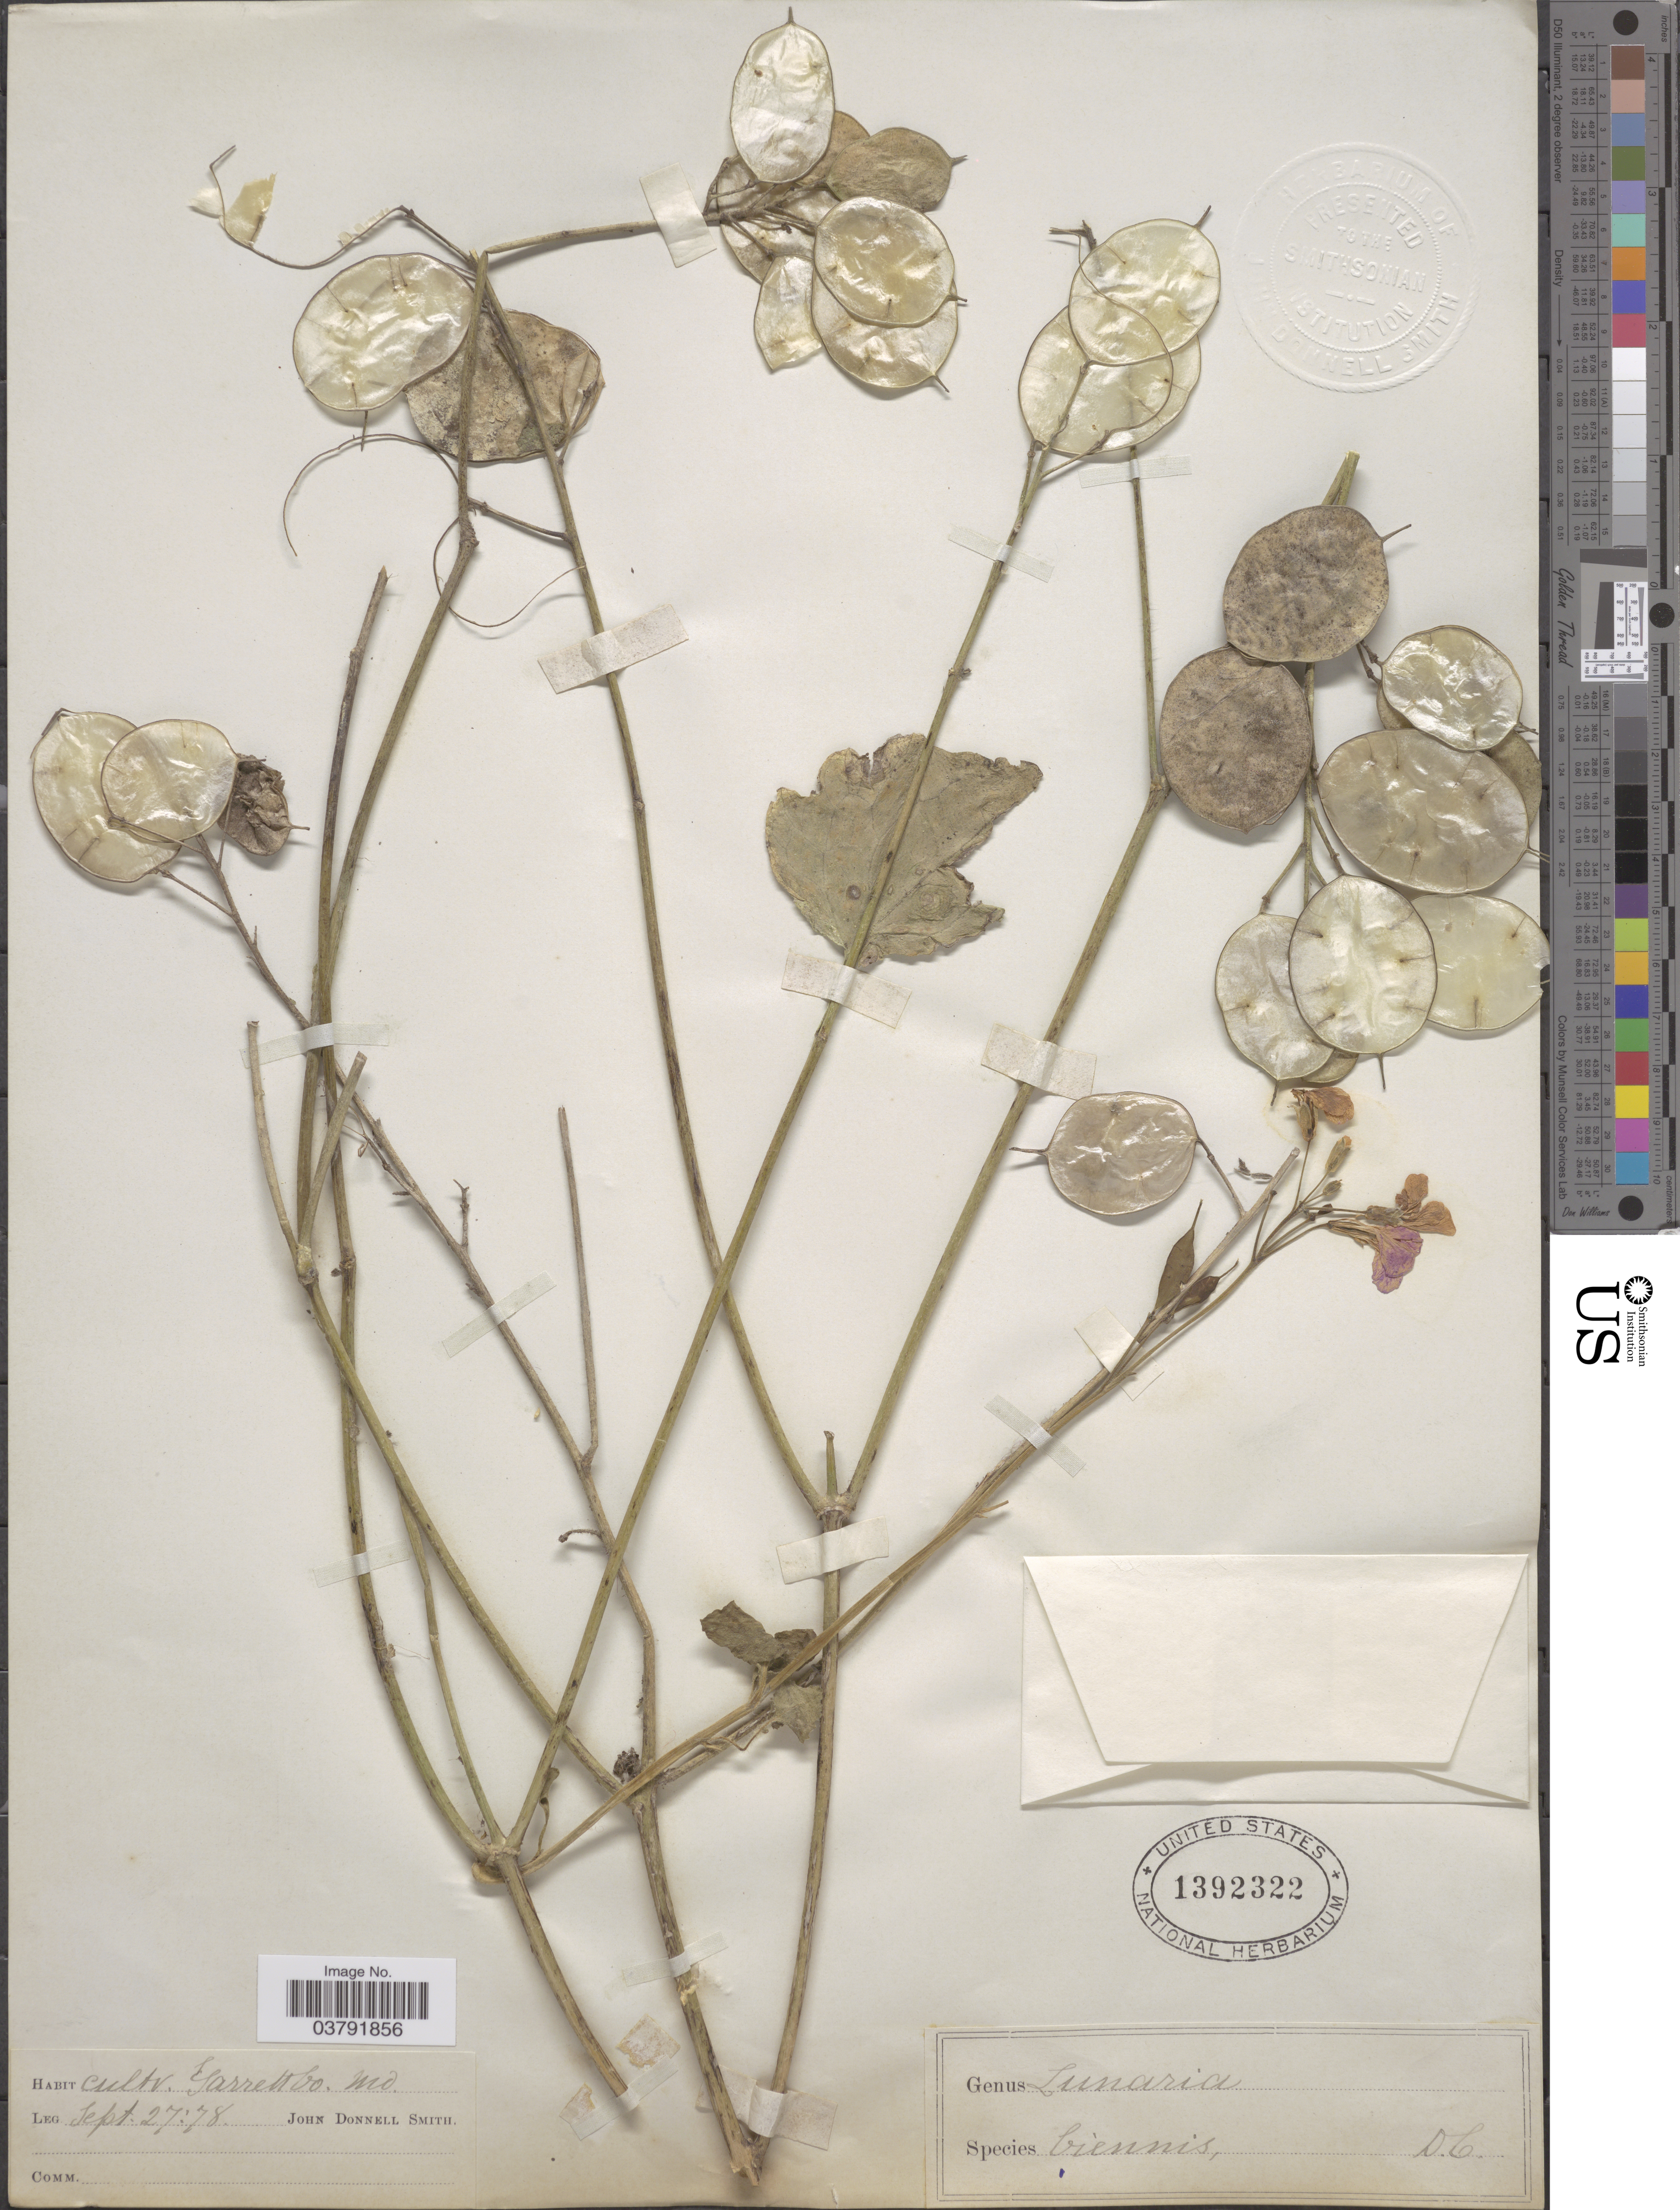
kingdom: Plantae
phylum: Tracheophyta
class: Magnoliopsida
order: Brassicales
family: Brassicaceae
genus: Lunaria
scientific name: Lunaria sp.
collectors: J. Donnell Smith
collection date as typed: Transcribed d/m/y: 27/9/78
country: United States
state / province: Maryland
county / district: Garrett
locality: Garrett Co.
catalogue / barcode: US 1392322